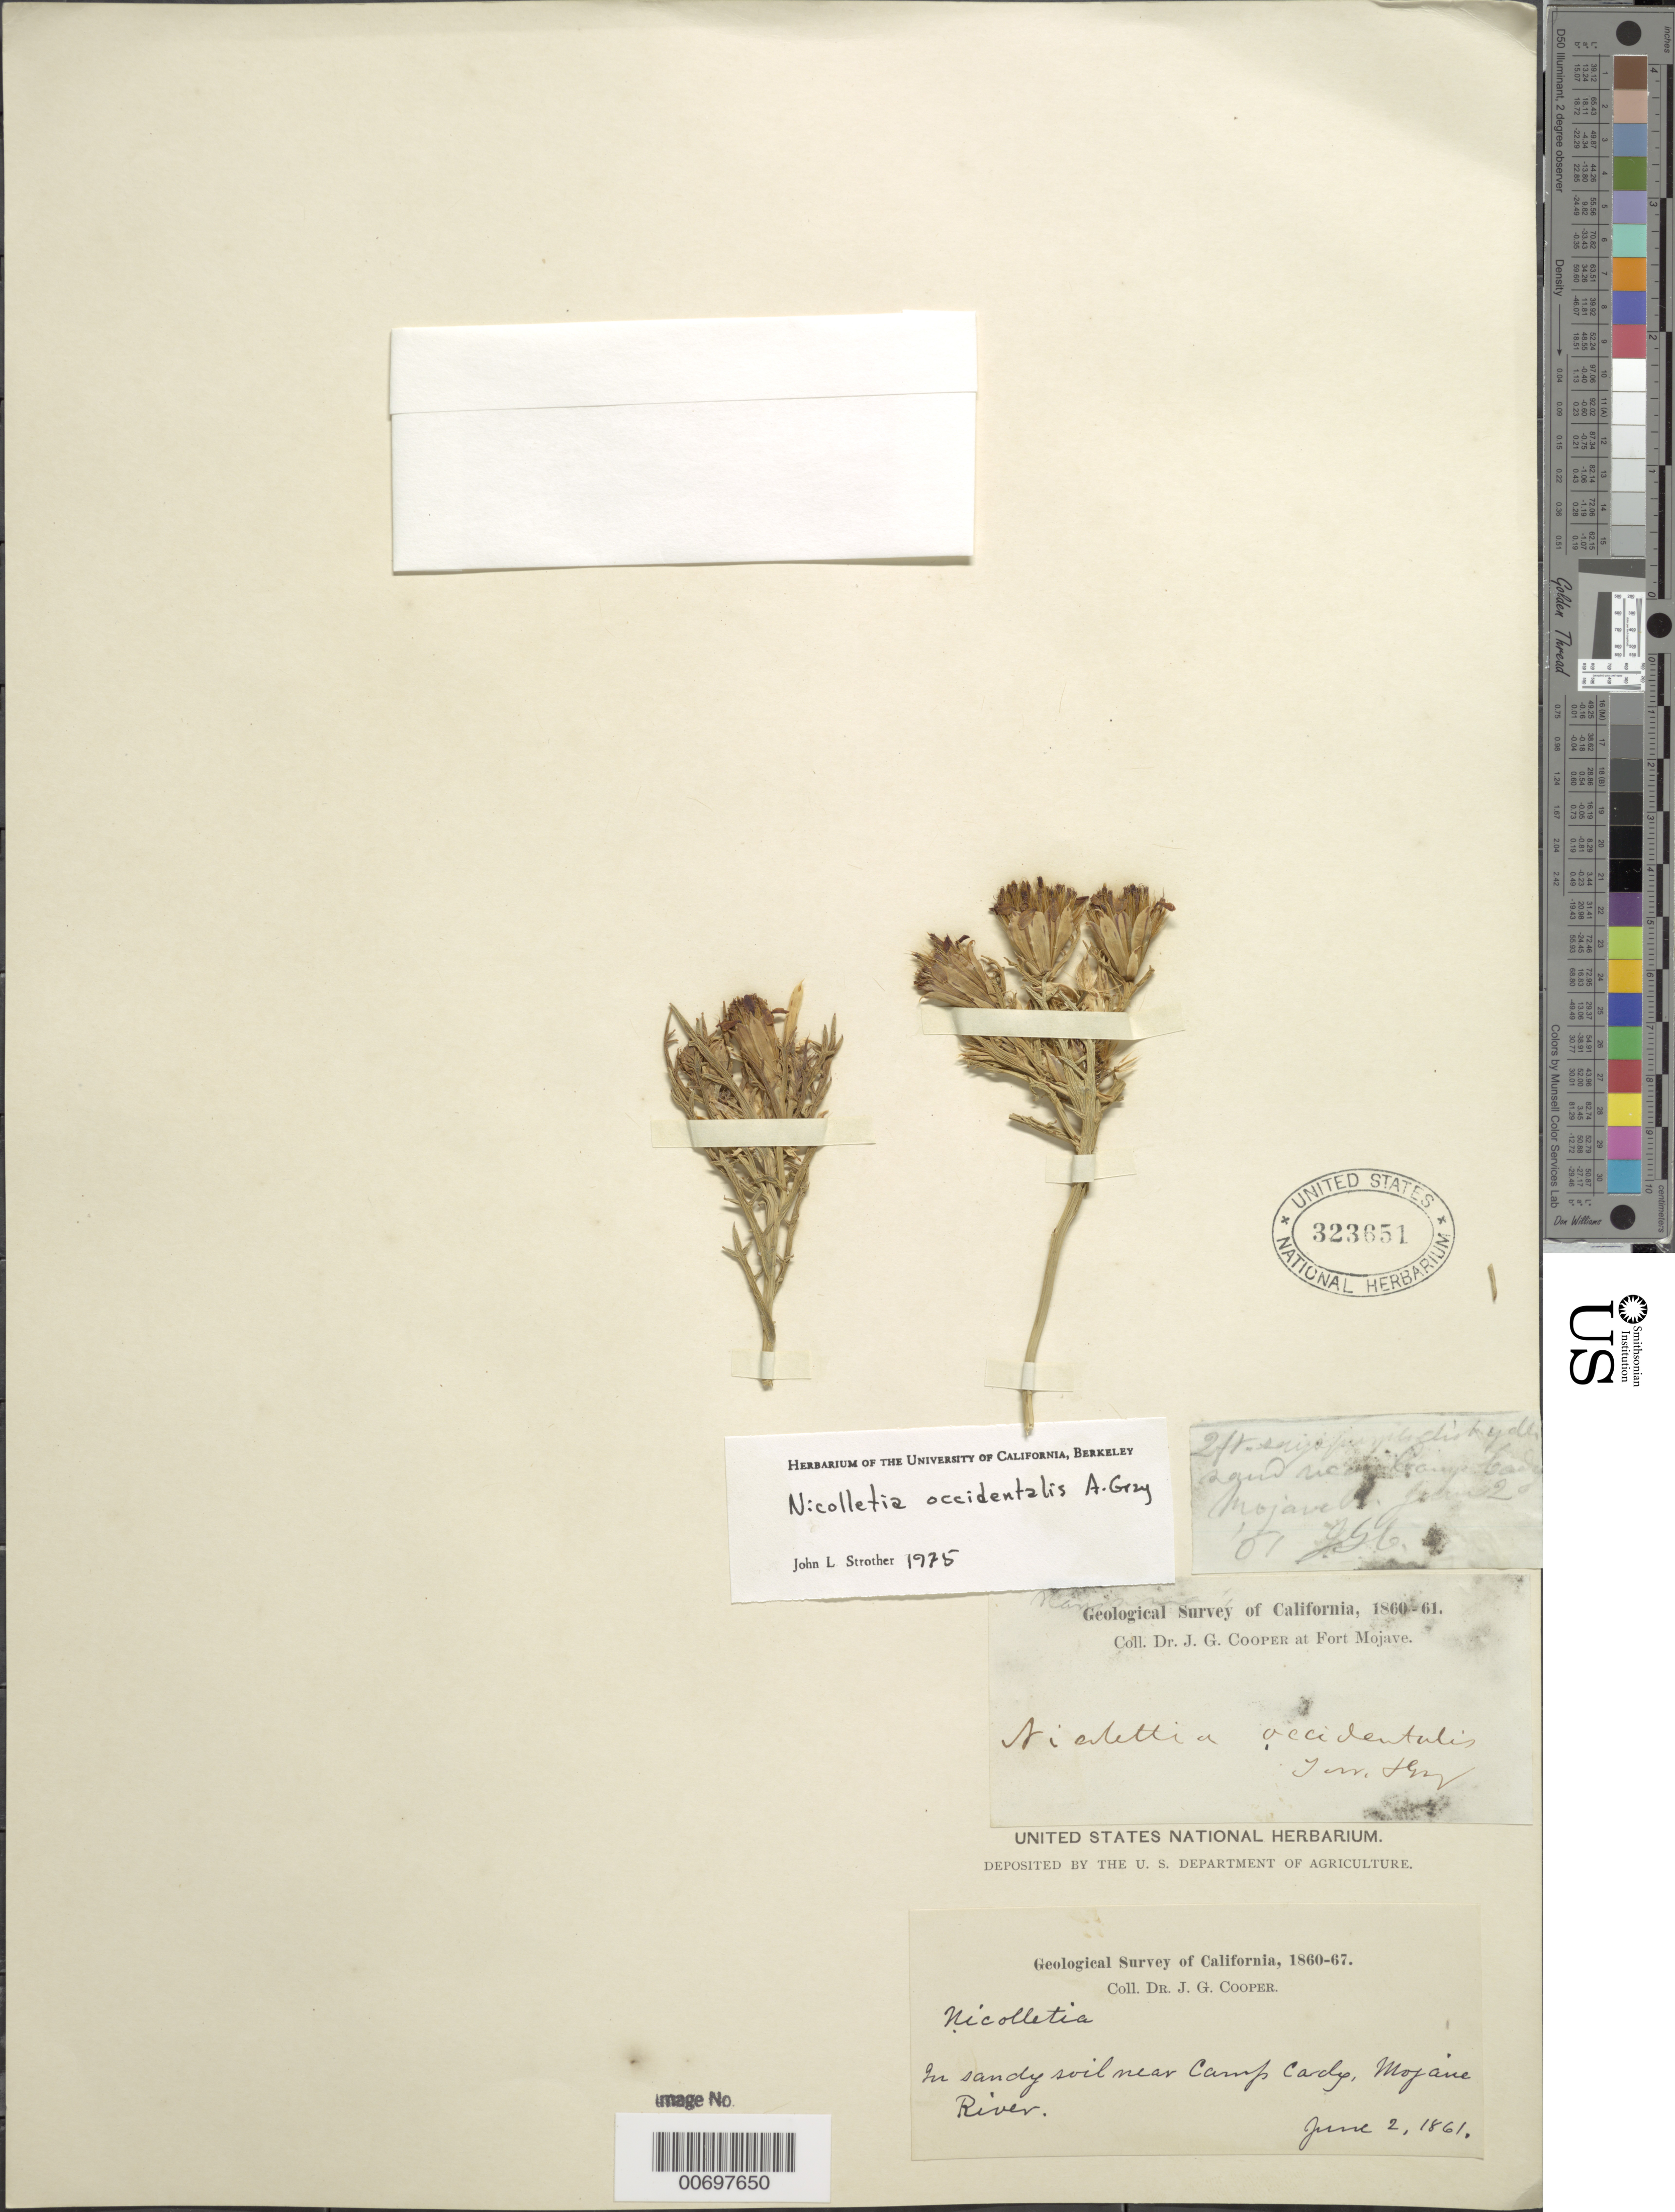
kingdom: Plantae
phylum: Tracheophyta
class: Magnoliopsida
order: Asterales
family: Asteraceae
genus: Nicolletia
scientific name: Nicolletia occidentalis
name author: A. Gray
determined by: Strother, J. L., (UC), University of California Berkeley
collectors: J. G. Cooper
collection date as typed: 02 Jun 1861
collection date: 1861-06-02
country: United States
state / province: California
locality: Near Camp Cardy, Mohave River.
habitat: In sandy soil.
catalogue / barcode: US 323651